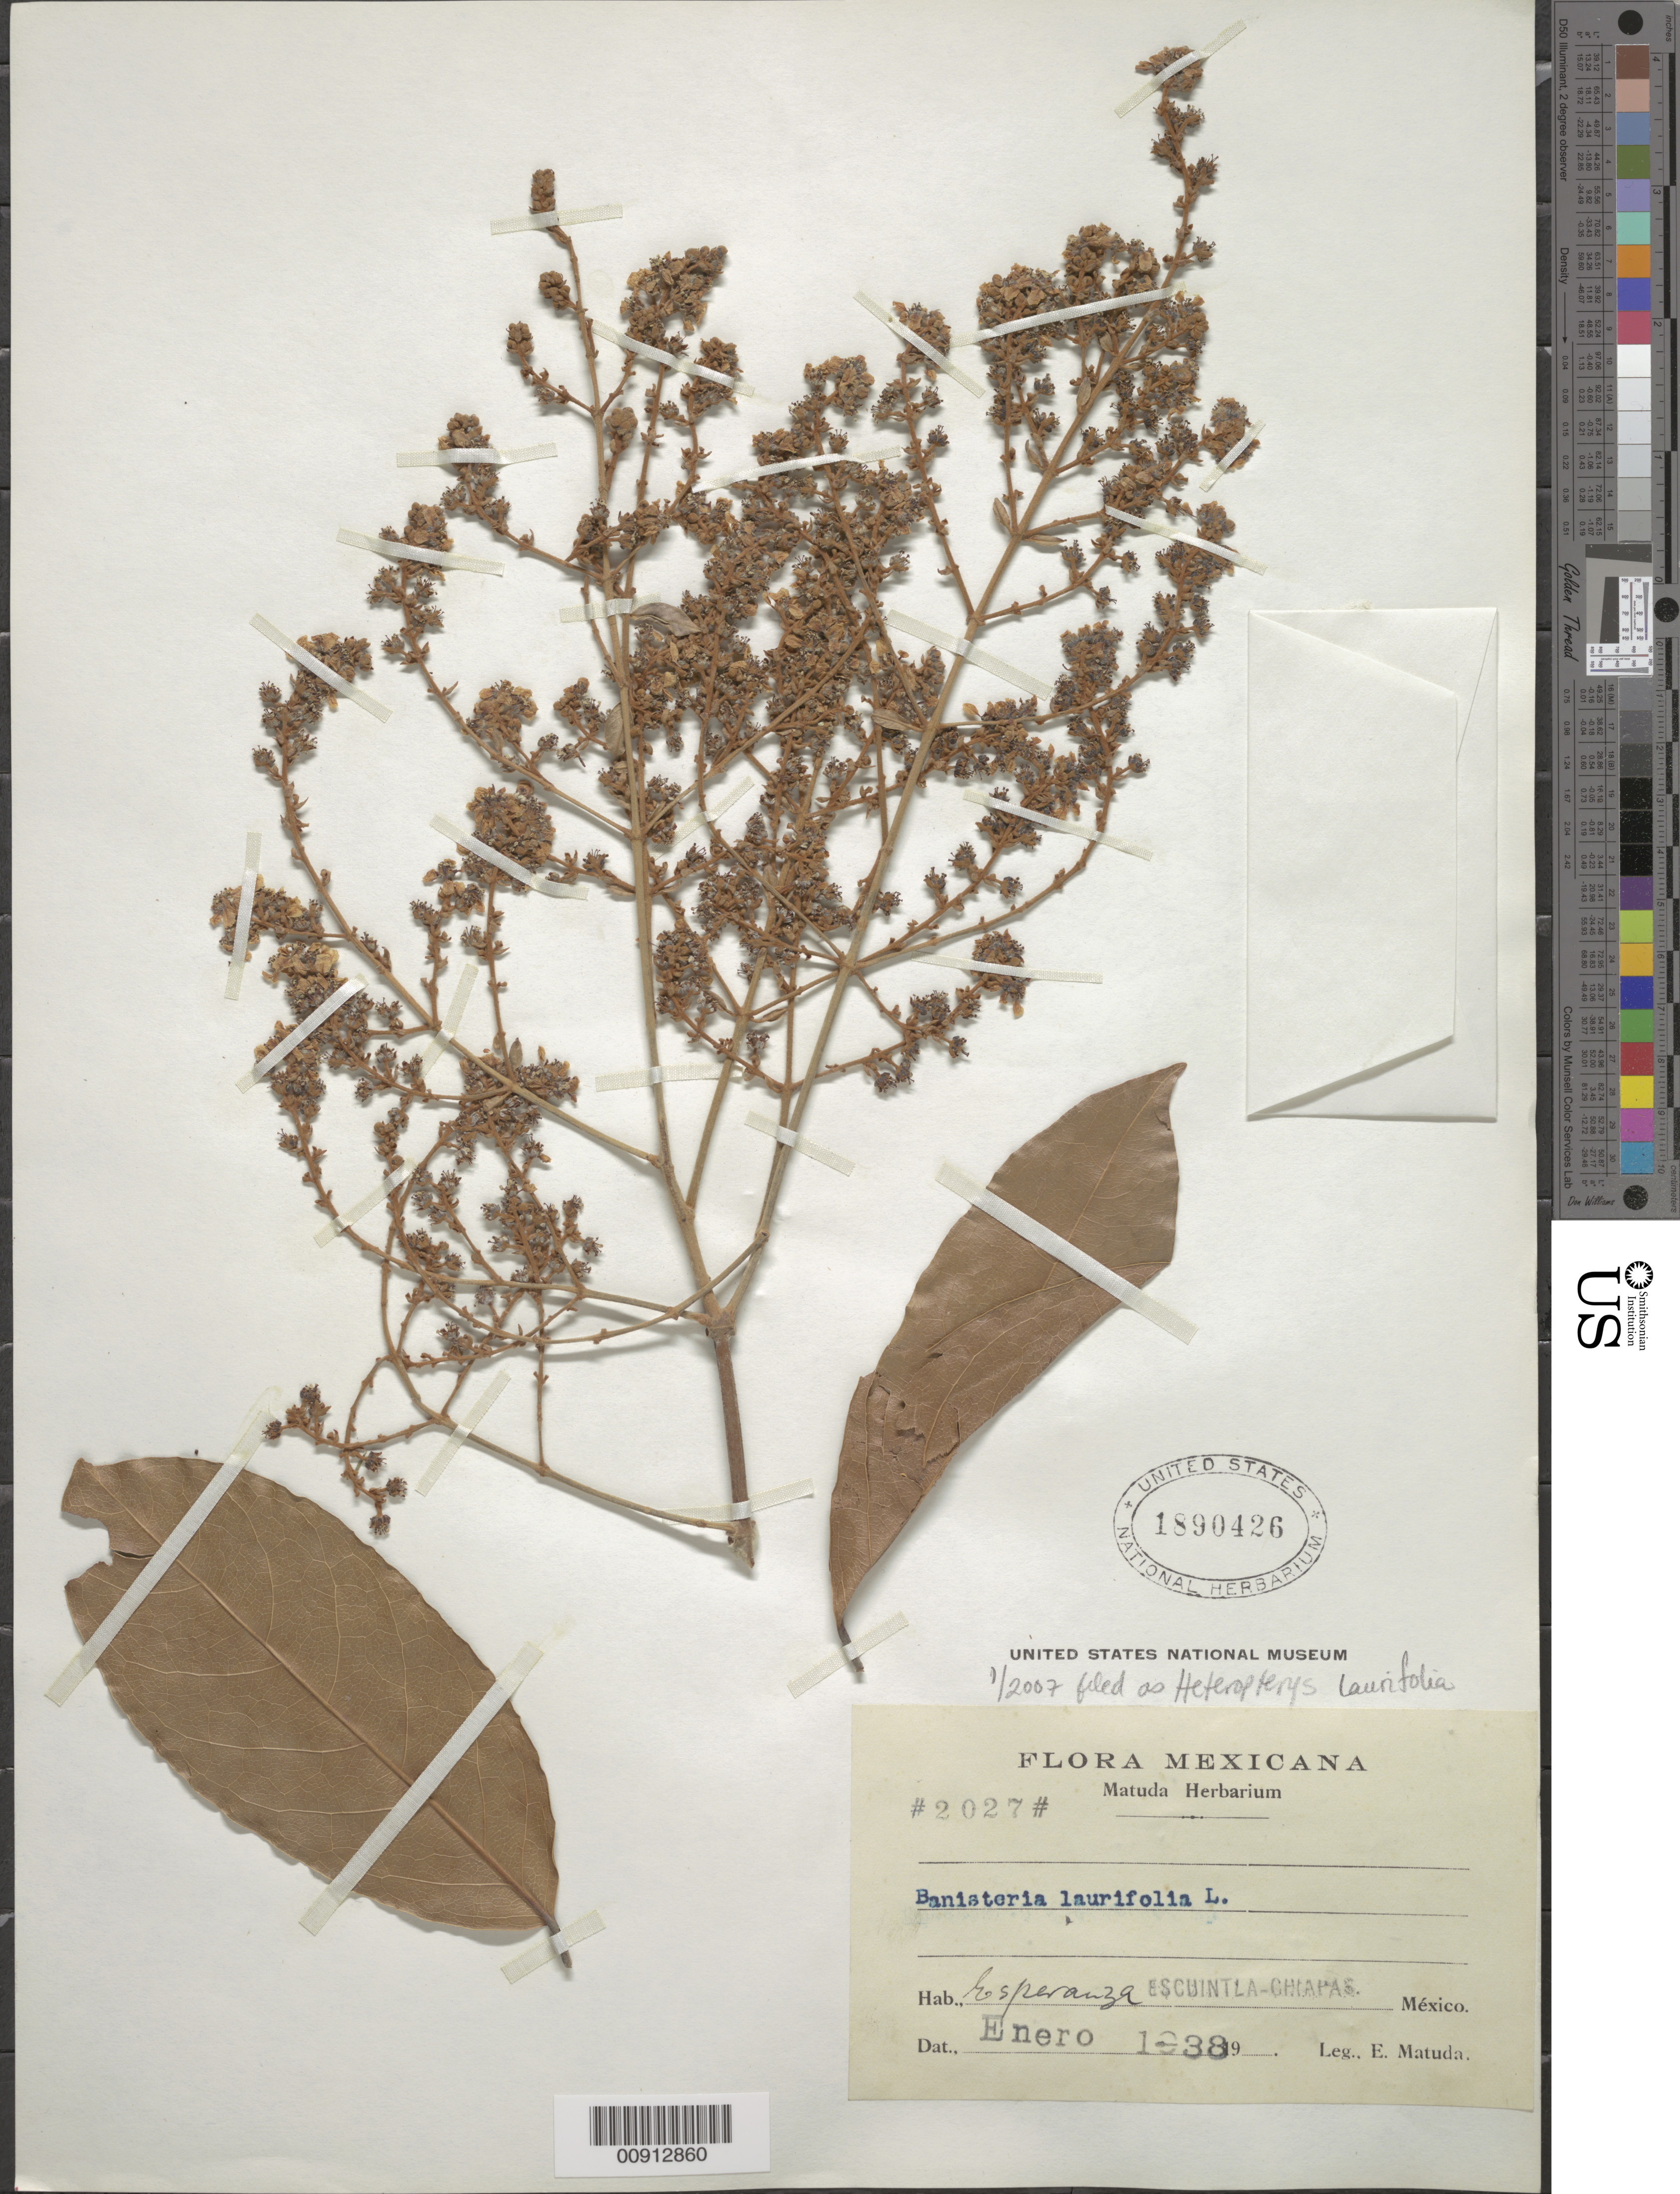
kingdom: Plantae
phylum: Tracheophyta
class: Magnoliopsida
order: Malpighiales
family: Malpighiaceae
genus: Heteropterys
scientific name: Heteropterys laurifolia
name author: (L.) A. Juss.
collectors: E. Matuda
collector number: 2027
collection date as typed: Jan 1938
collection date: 1938-01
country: Mexico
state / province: Chiapas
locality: Esperanza, Escuintla, Chiapas.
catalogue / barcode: US 1890426